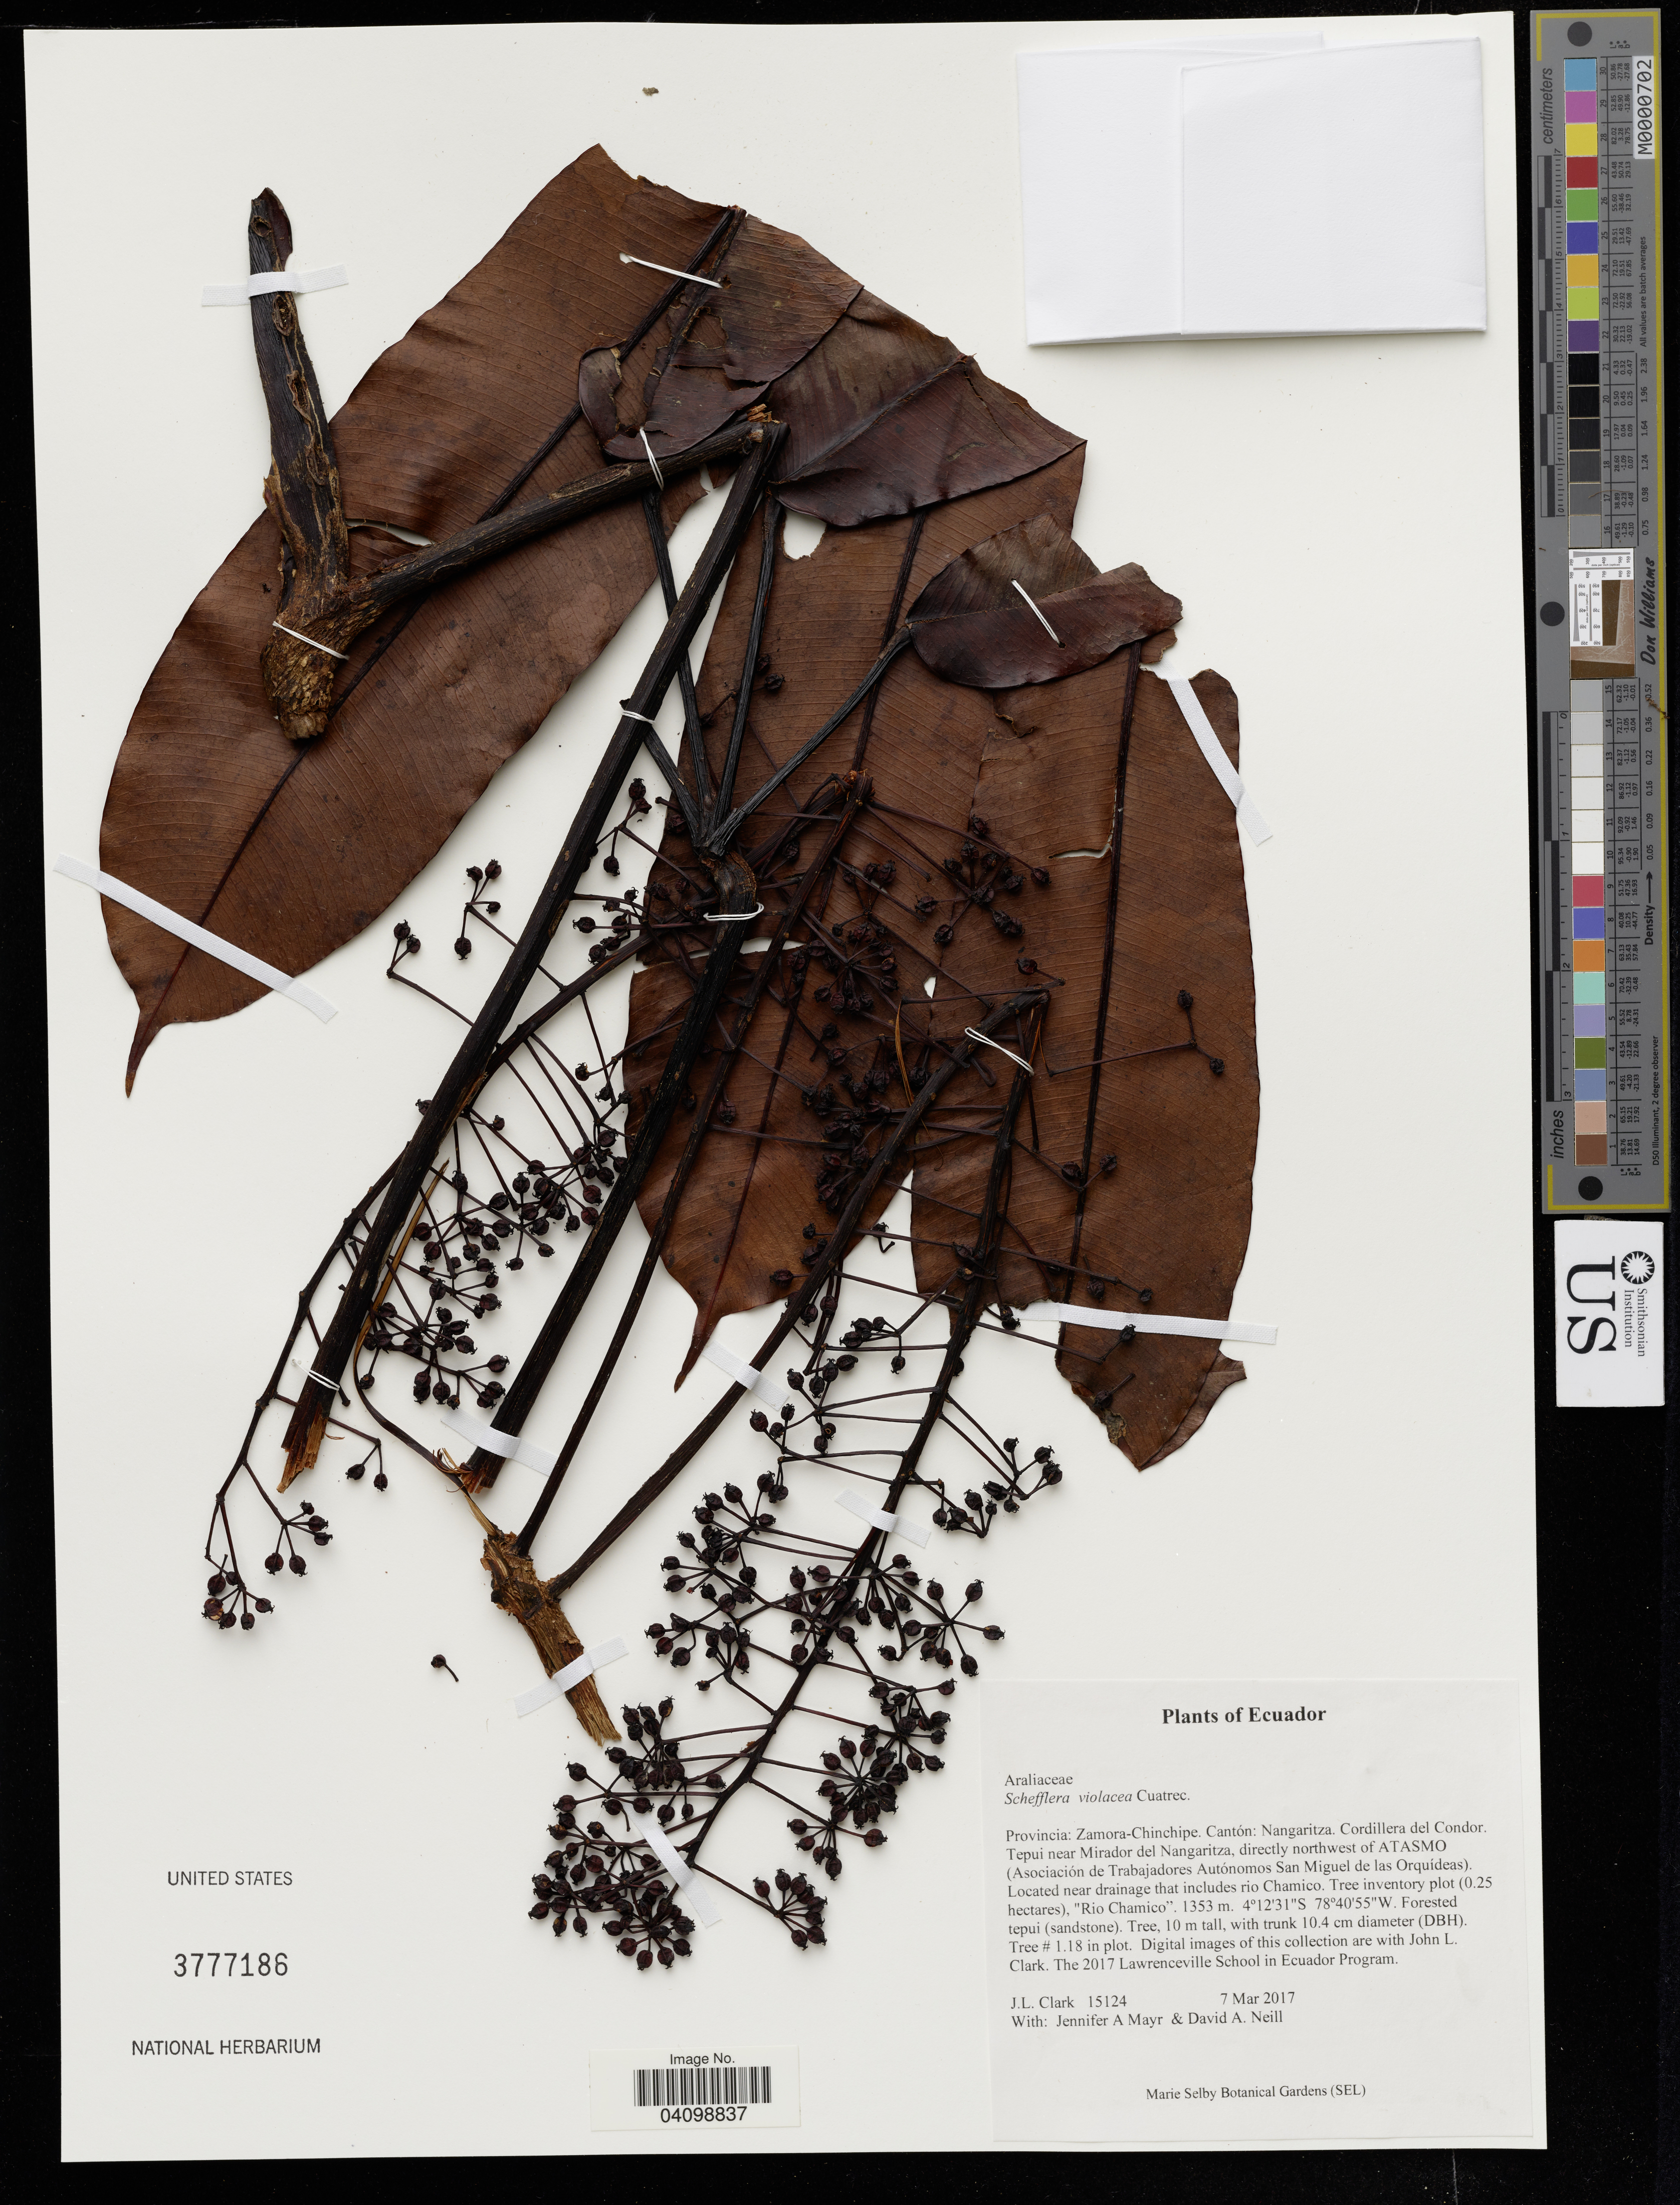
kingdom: Plantae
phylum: Tracheophyta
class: Magnoliopsida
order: Apiales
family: Araliaceae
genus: Schefflera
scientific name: Schefflera violacea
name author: Cuatrec.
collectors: J. Clark, J. Mayr & D. A. Neill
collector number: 15124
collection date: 2017-03-07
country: Ecuador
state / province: Zamora-Chinchipe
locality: Cantón: Nangaritza. Cordillera del Condor. Tepui near Mirador del Nangaritza, directly northwest of ATASMO (Asociación de Trabajadores Autónomos San Miguel de las Orquídeas). Located near drainage that includes rio Chamico. Tree inventory plot (0.25 hecta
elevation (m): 1353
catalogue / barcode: US 3777186